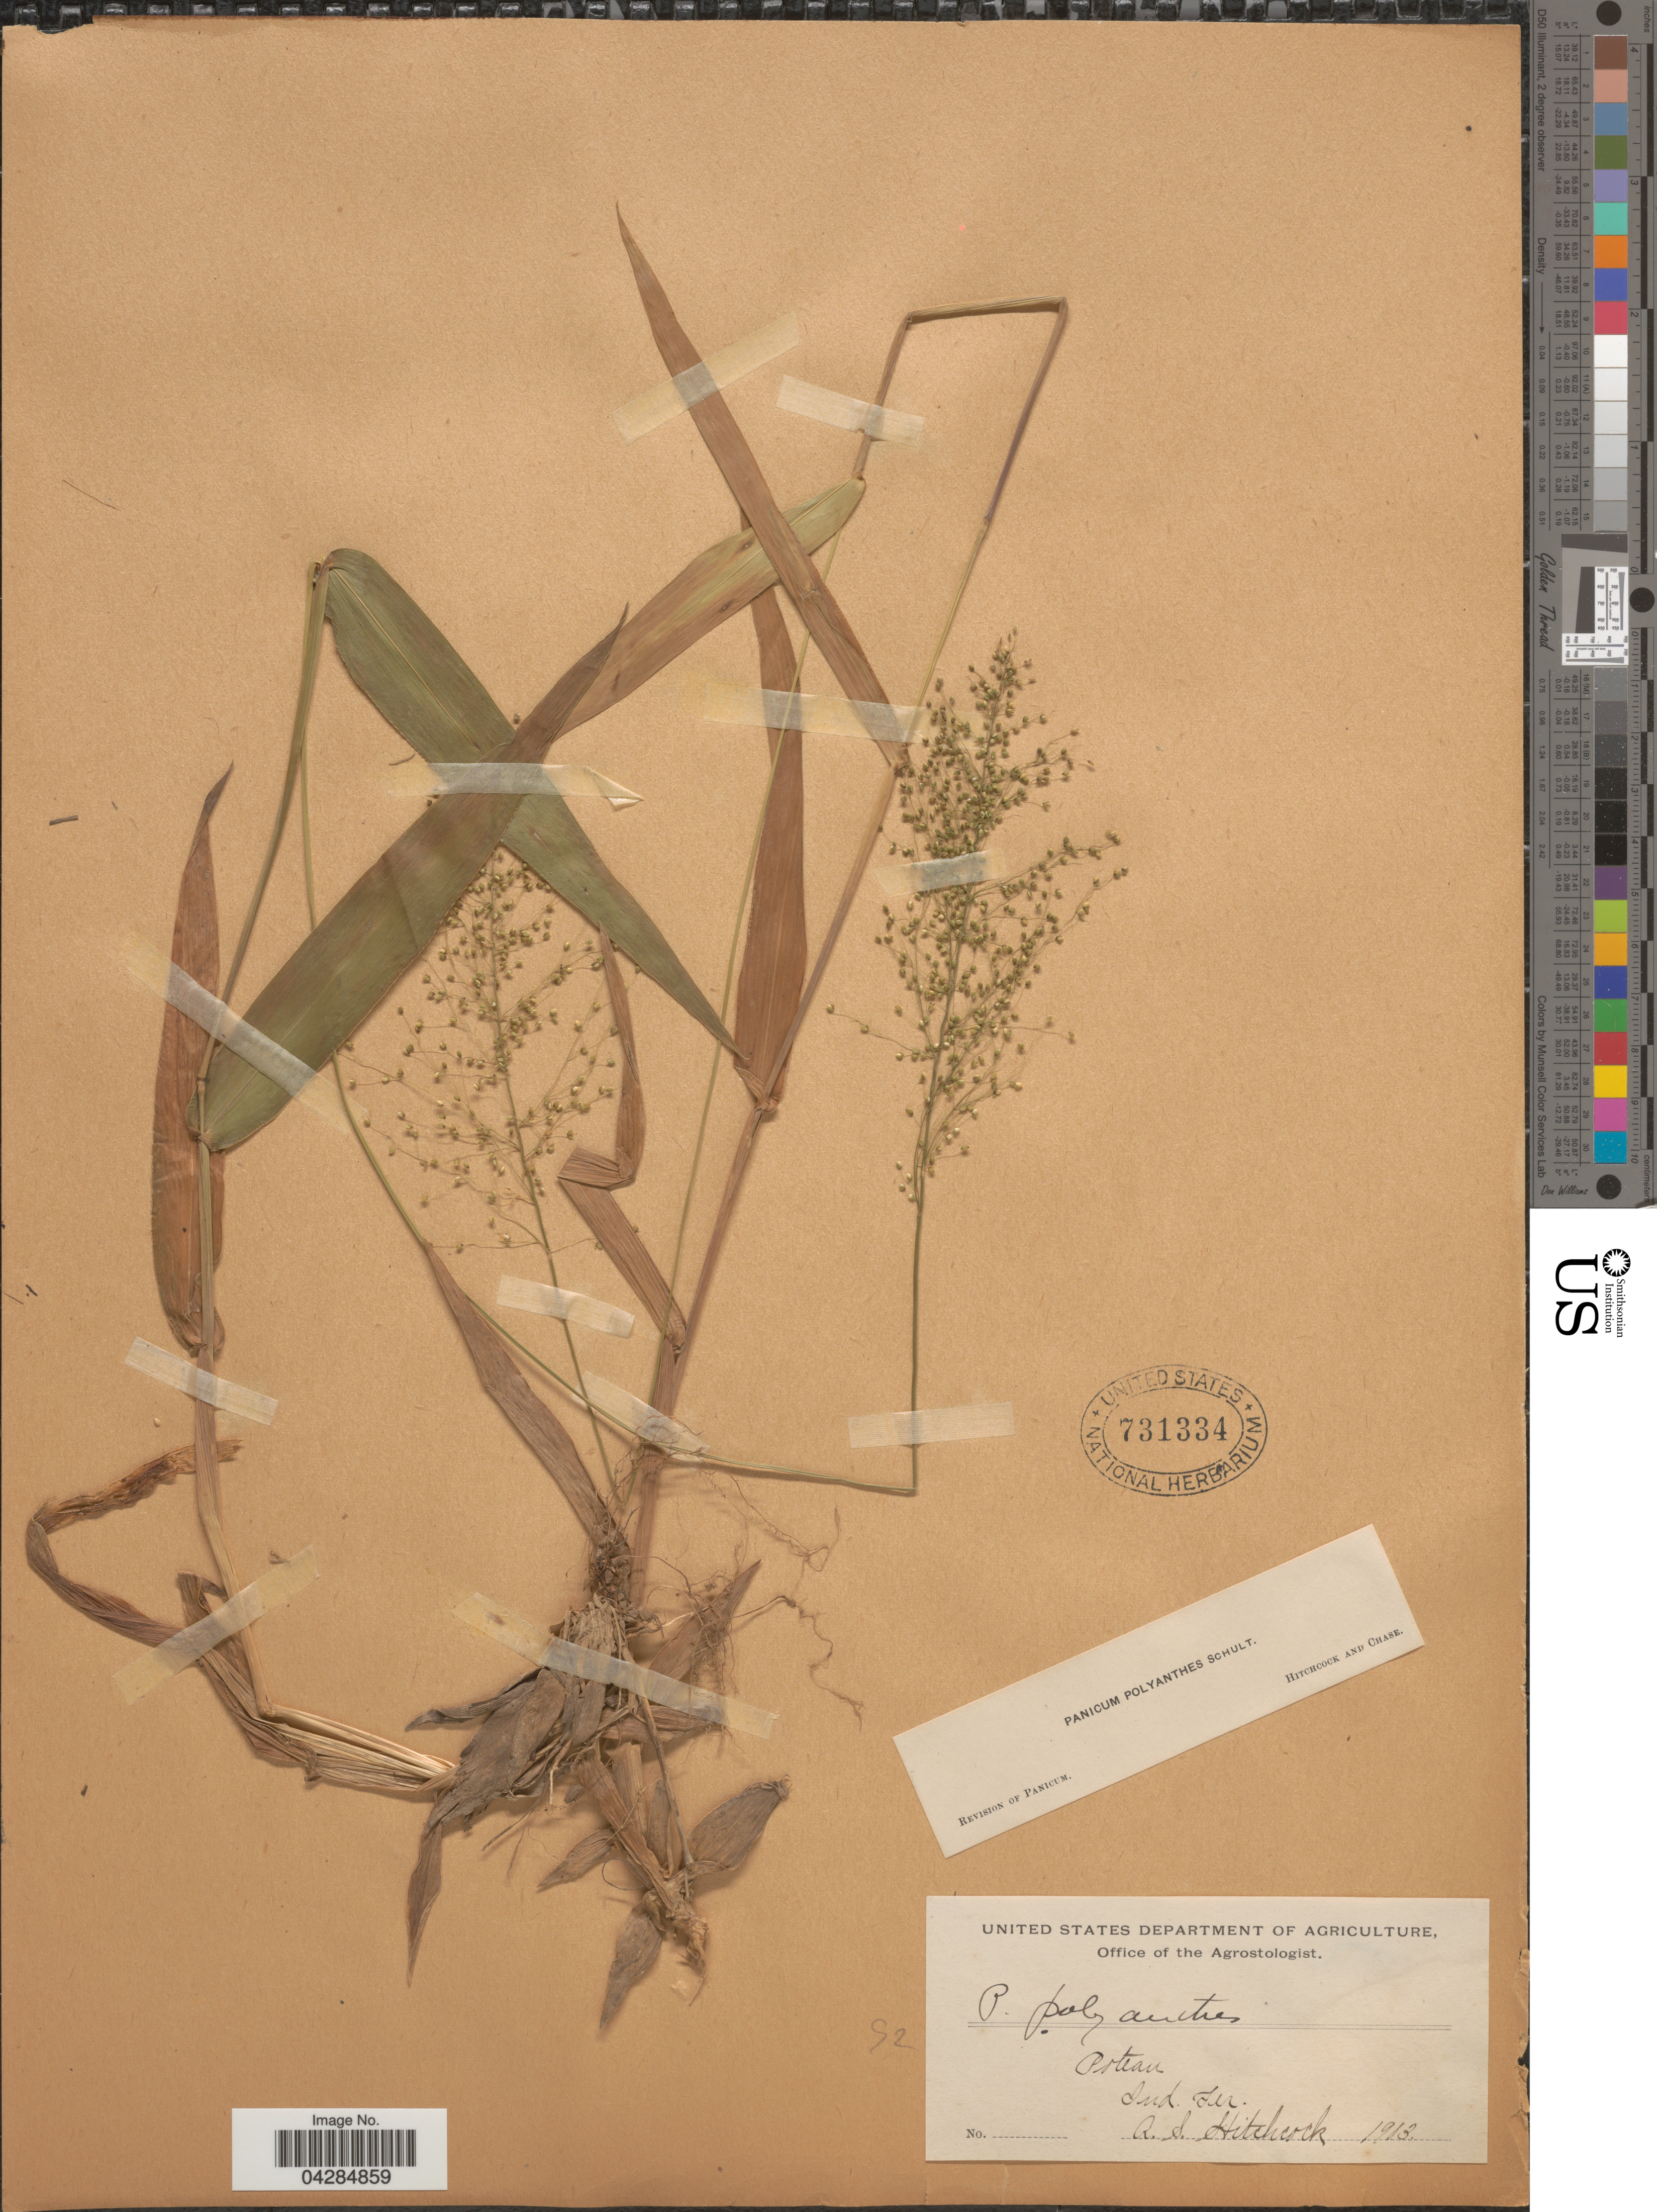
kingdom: Plantae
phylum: Tracheophyta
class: Liliopsida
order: Poales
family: Poaceae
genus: Dichanthelium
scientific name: Dichanthelium polyanthes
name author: (Schult.) Mohlenbr.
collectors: A. S. Hitchcock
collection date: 1903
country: United States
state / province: Indiana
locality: Poteau.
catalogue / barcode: US 731334